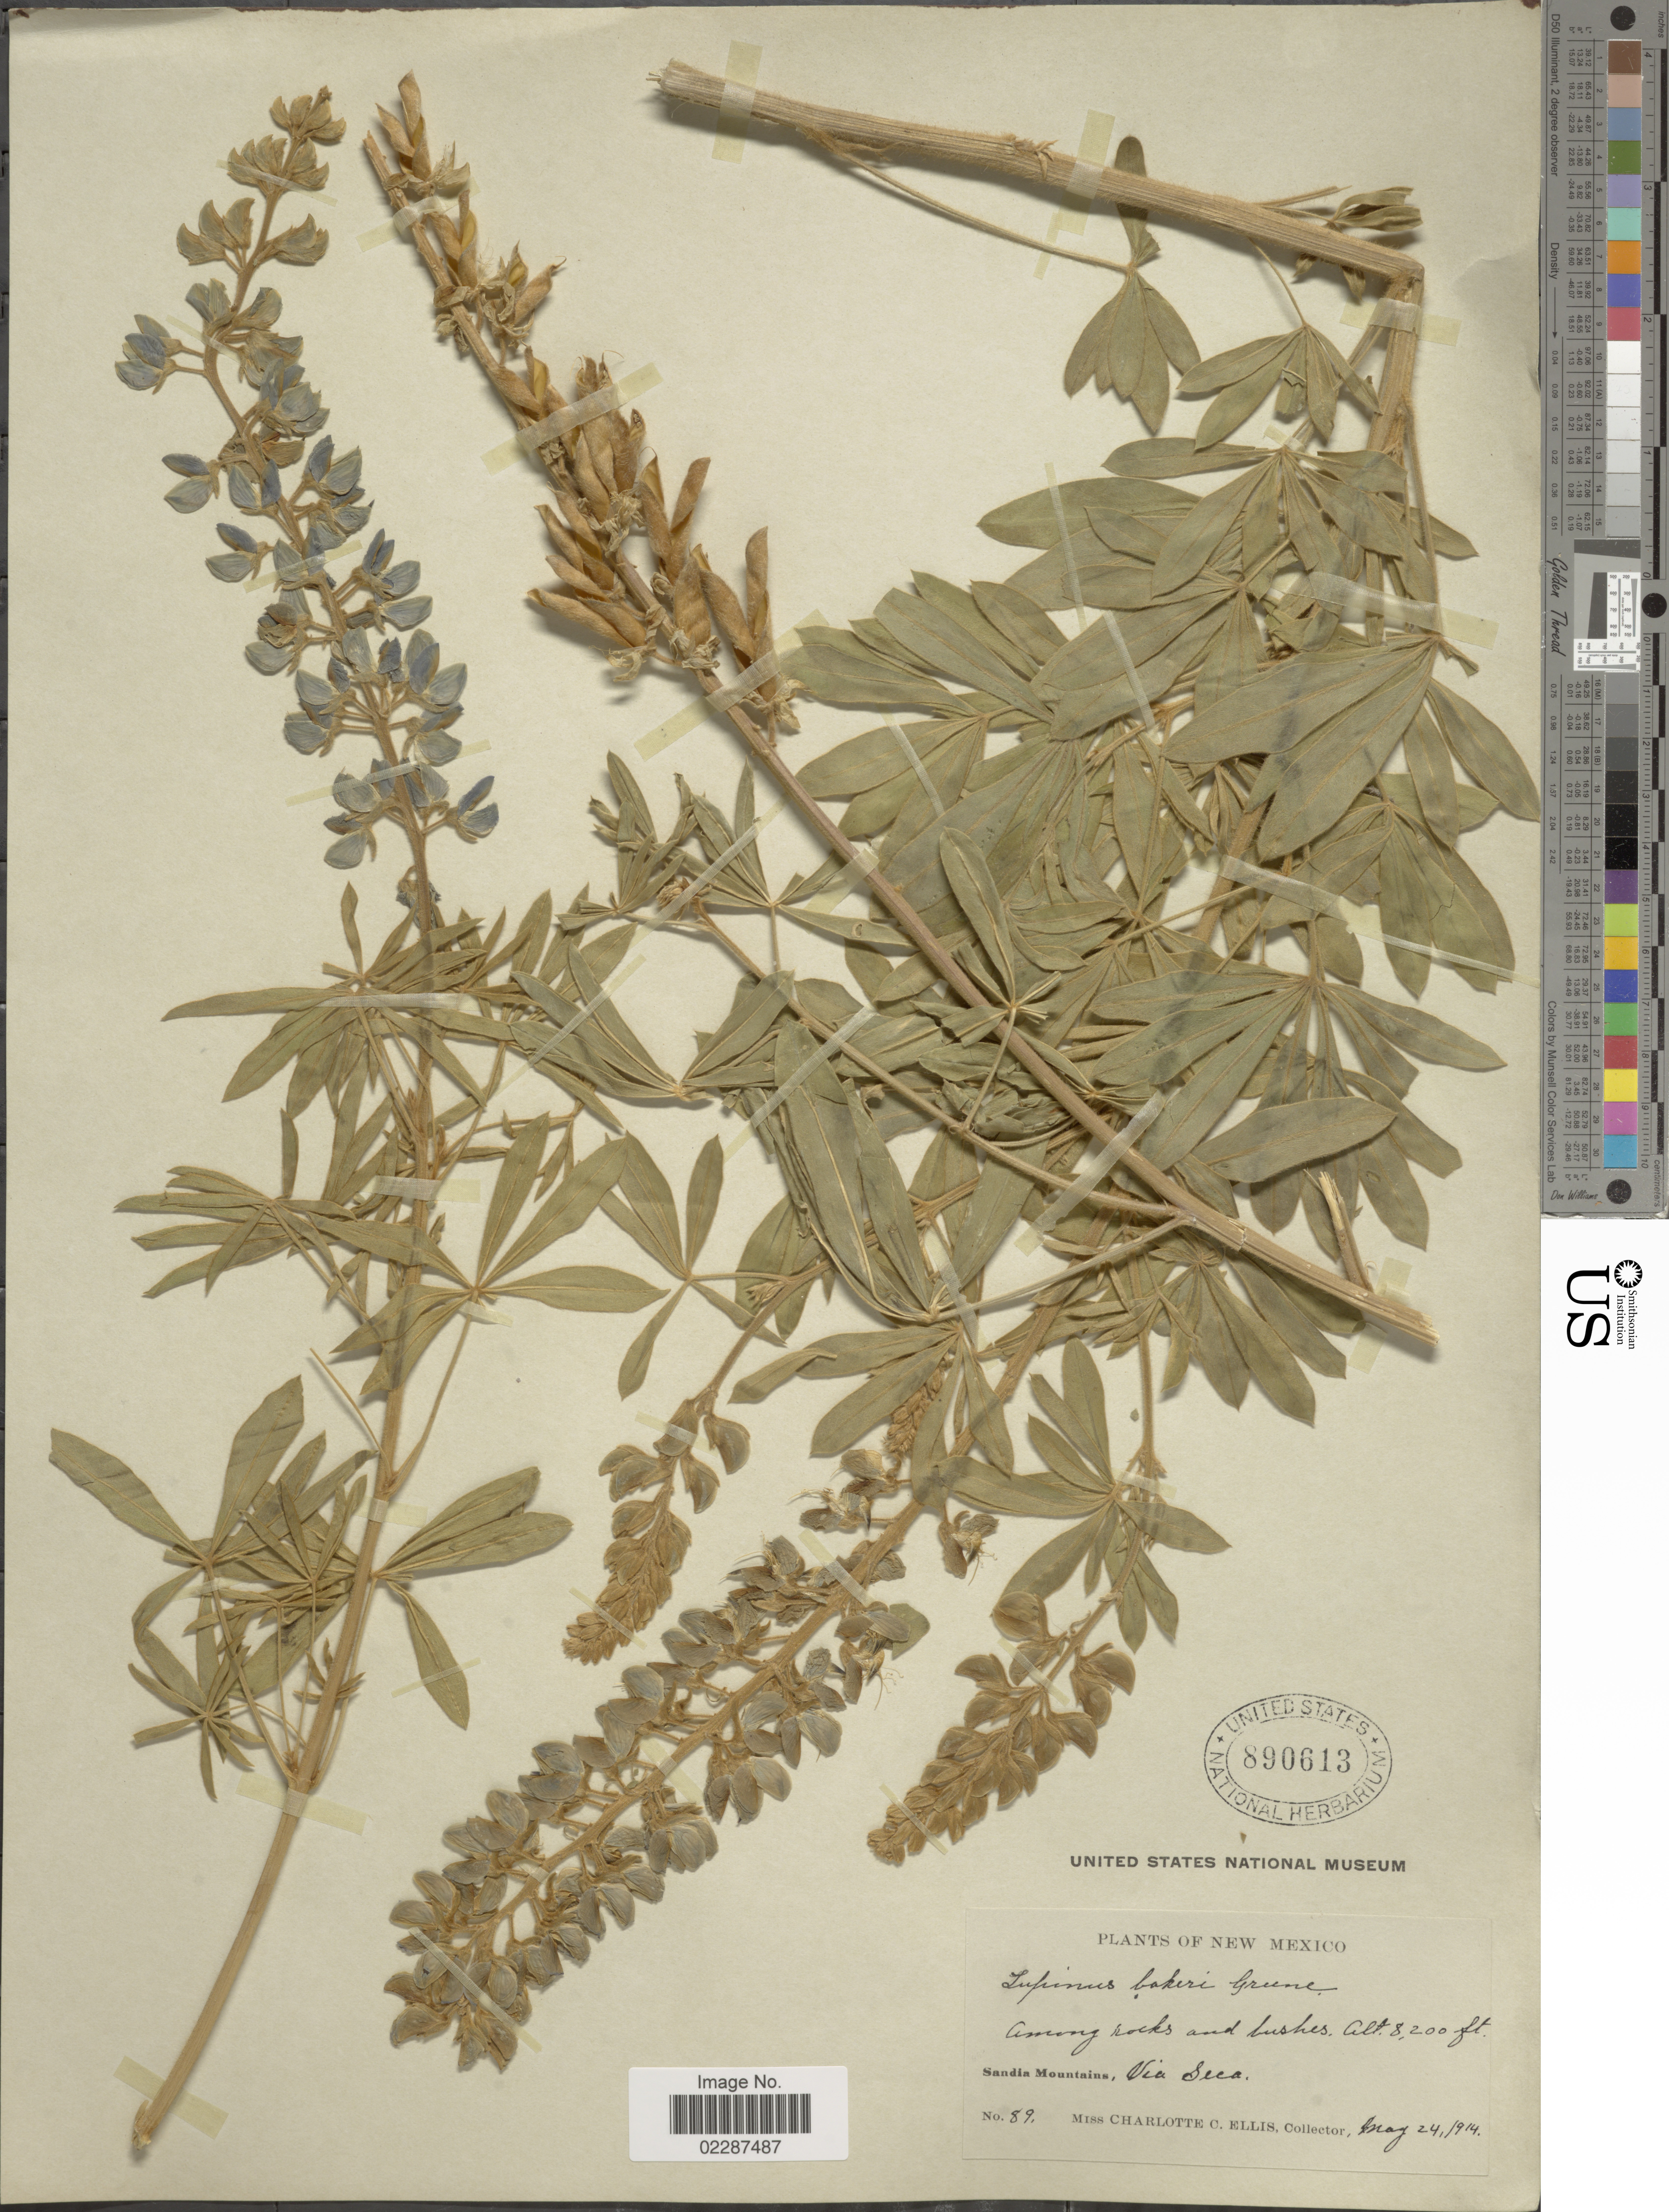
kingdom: Plantae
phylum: Tracheophyta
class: Magnoliopsida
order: Fabales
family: Fabaceae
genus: Lupinus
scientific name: Lupinus sericeus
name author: Pursh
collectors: C. C. Ellis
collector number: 89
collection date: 1914-05-24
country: United States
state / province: New Mexico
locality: Sandia Mountains, Via Seca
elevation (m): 2499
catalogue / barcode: US 890613